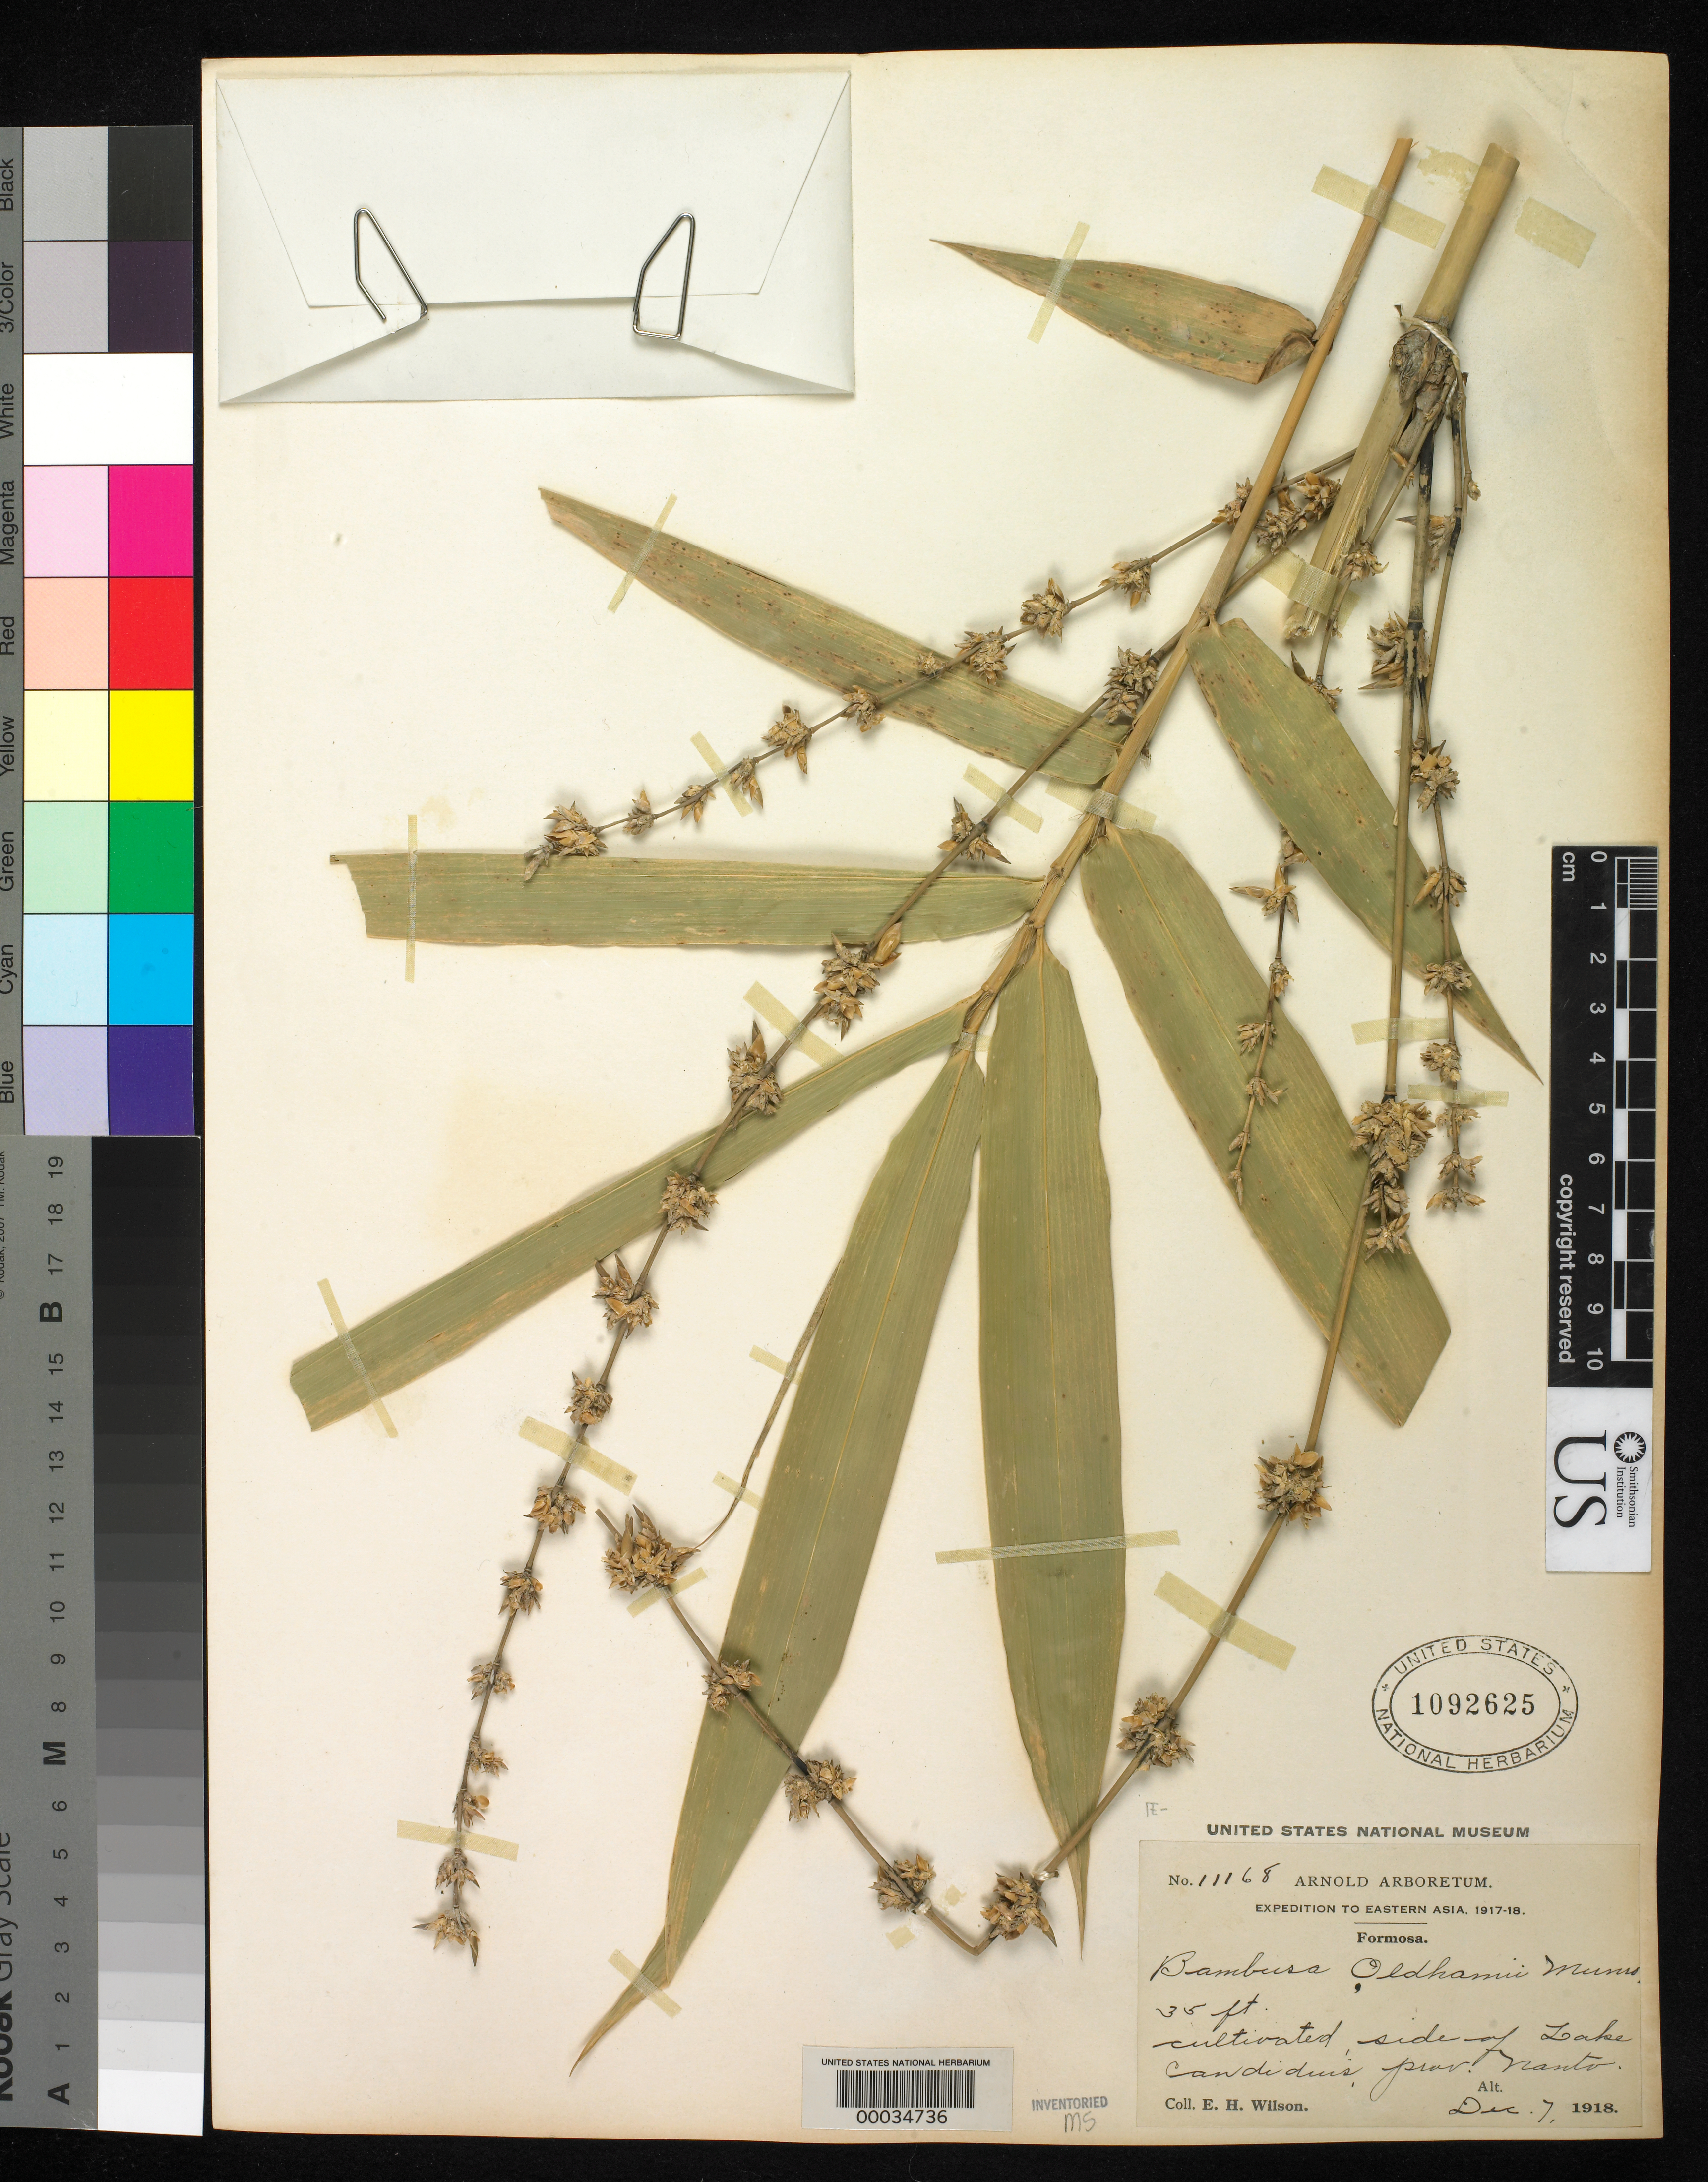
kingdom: Plantae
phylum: Tracheophyta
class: Liliopsida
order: Poales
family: Poaceae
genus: Bambusa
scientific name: Bambusa breviflora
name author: Munro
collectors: E. H. Wilson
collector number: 11168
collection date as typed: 07 Dec 1918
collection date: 1918-12-07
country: Taiwan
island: Taiwan [Formosa]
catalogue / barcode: US 1092625